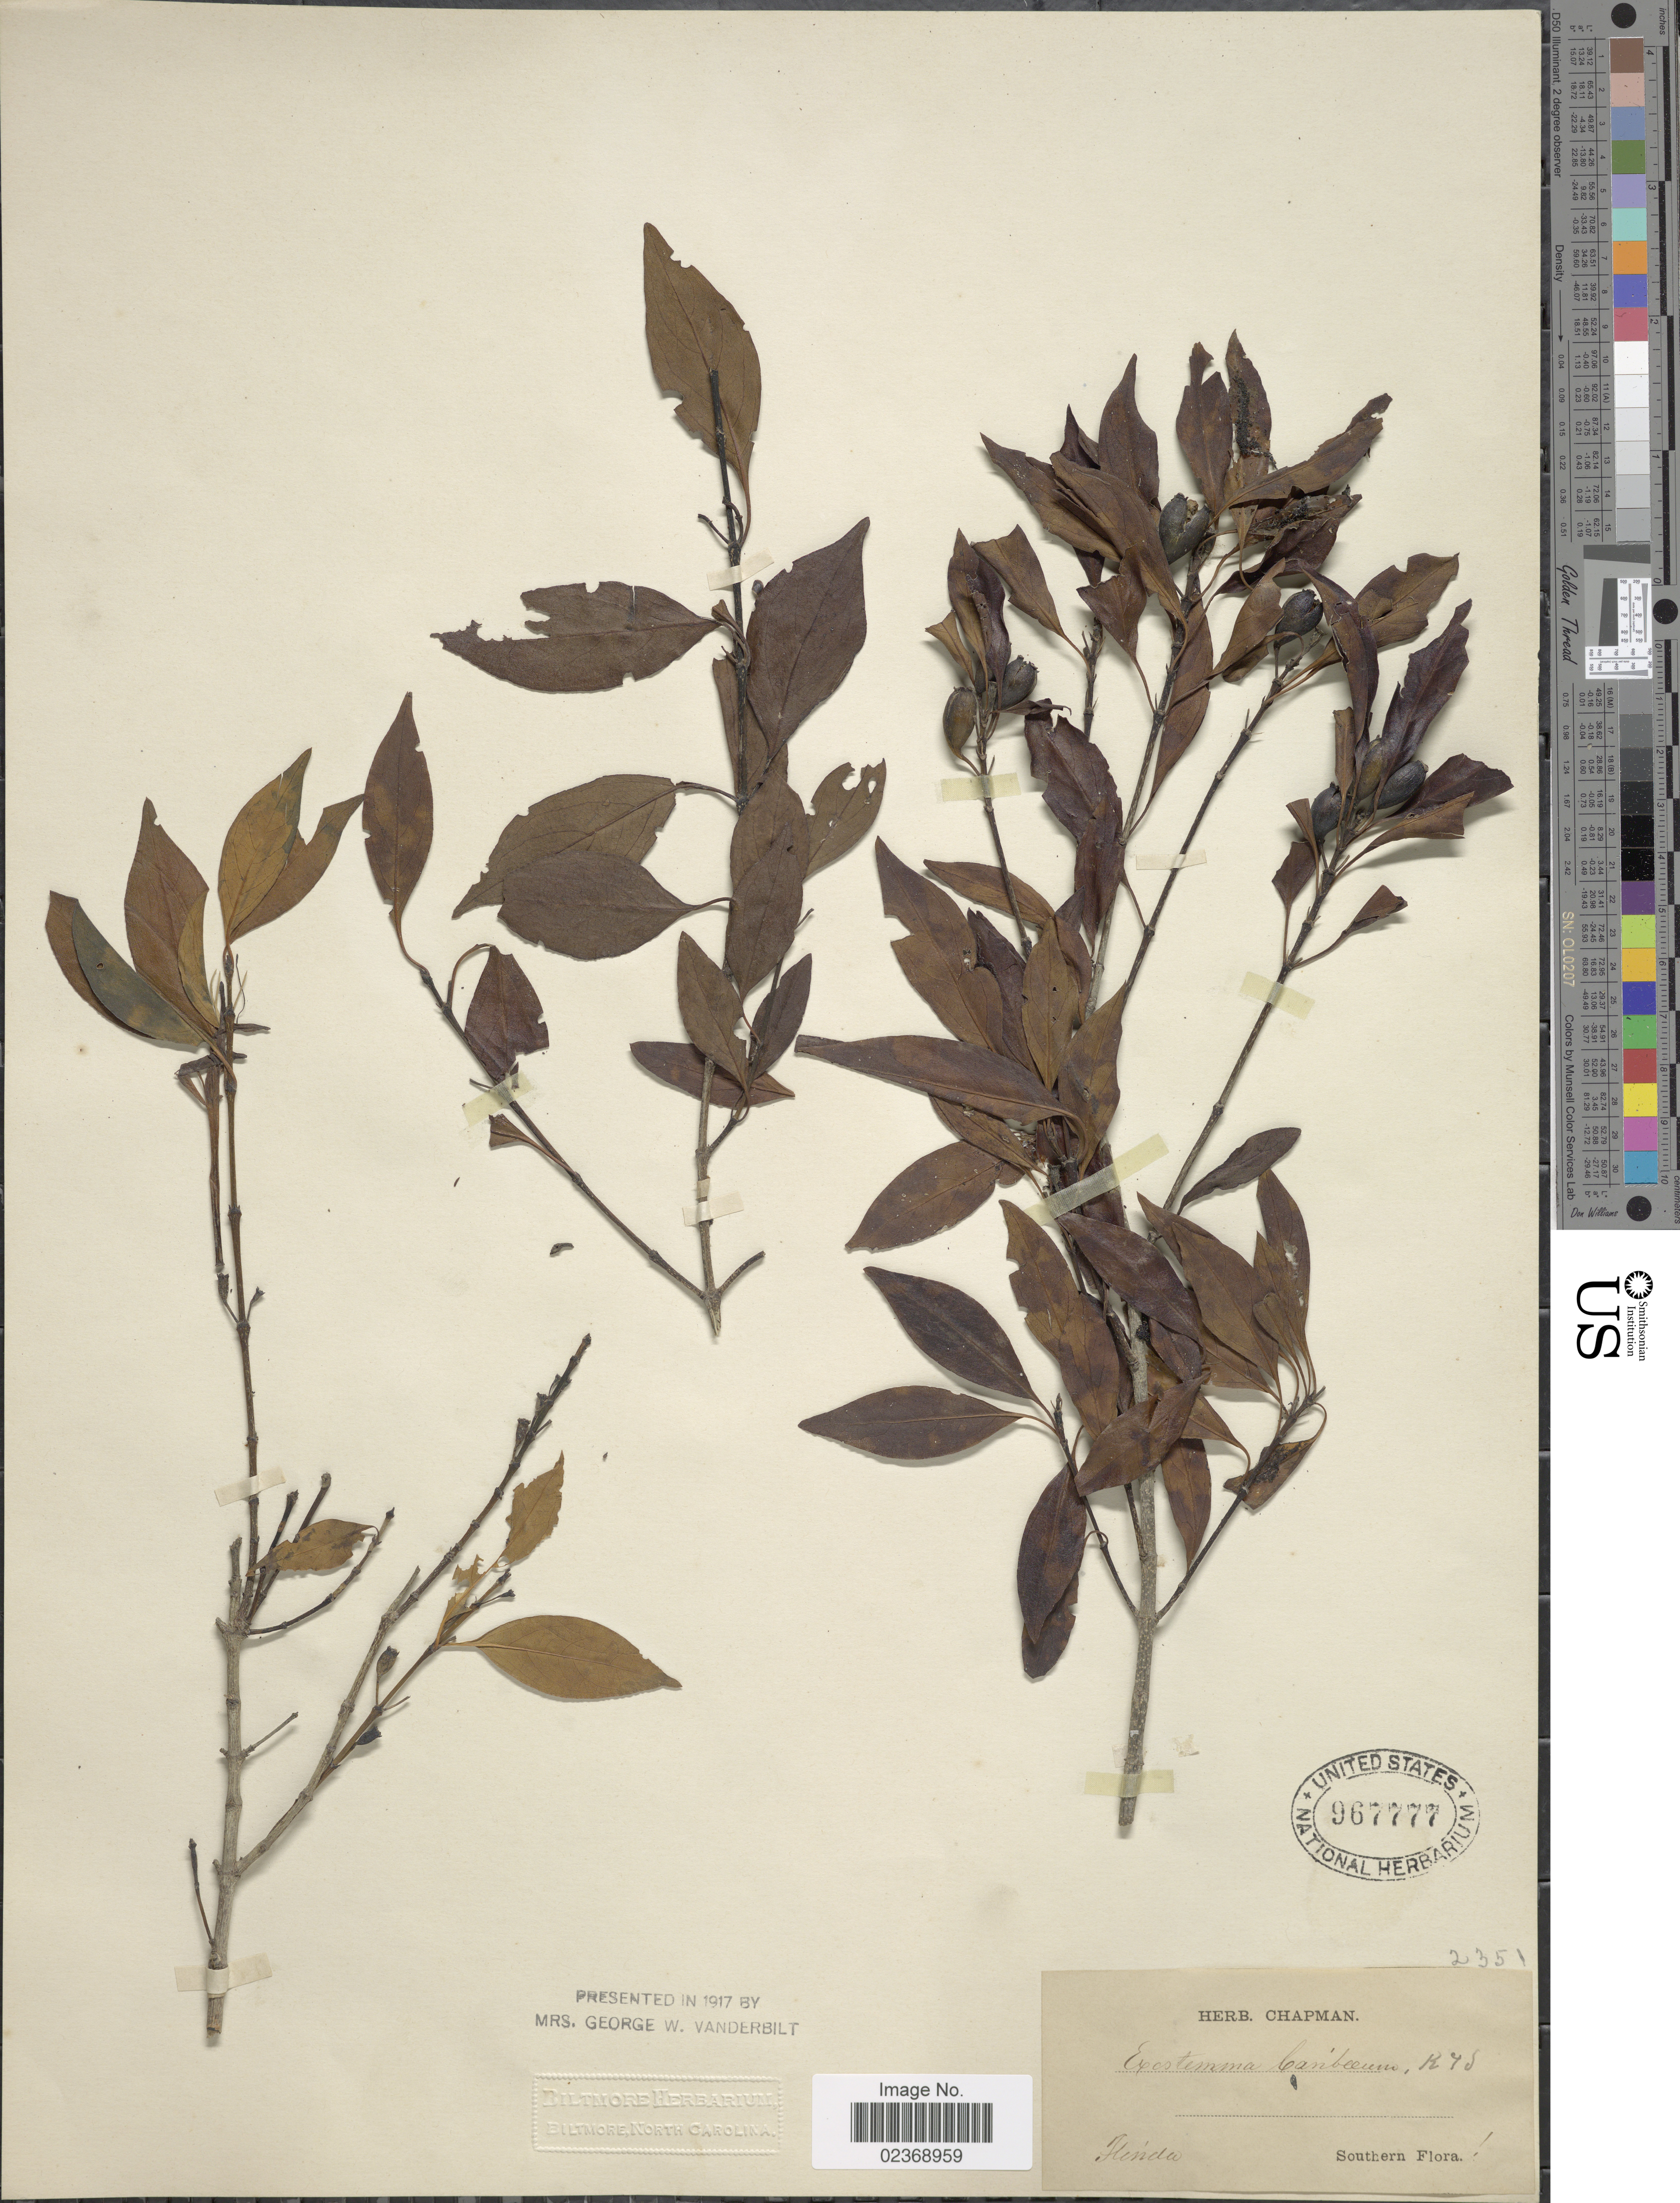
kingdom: Plantae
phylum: Tracheophyta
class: Magnoliopsida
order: Gentianales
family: Rubiaceae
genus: Exostema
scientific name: Exostema caribaeum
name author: (Jacq.) Roem. & Schult.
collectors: ex herb. Chapman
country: United States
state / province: Florida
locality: Florida, Southern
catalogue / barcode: US 967777